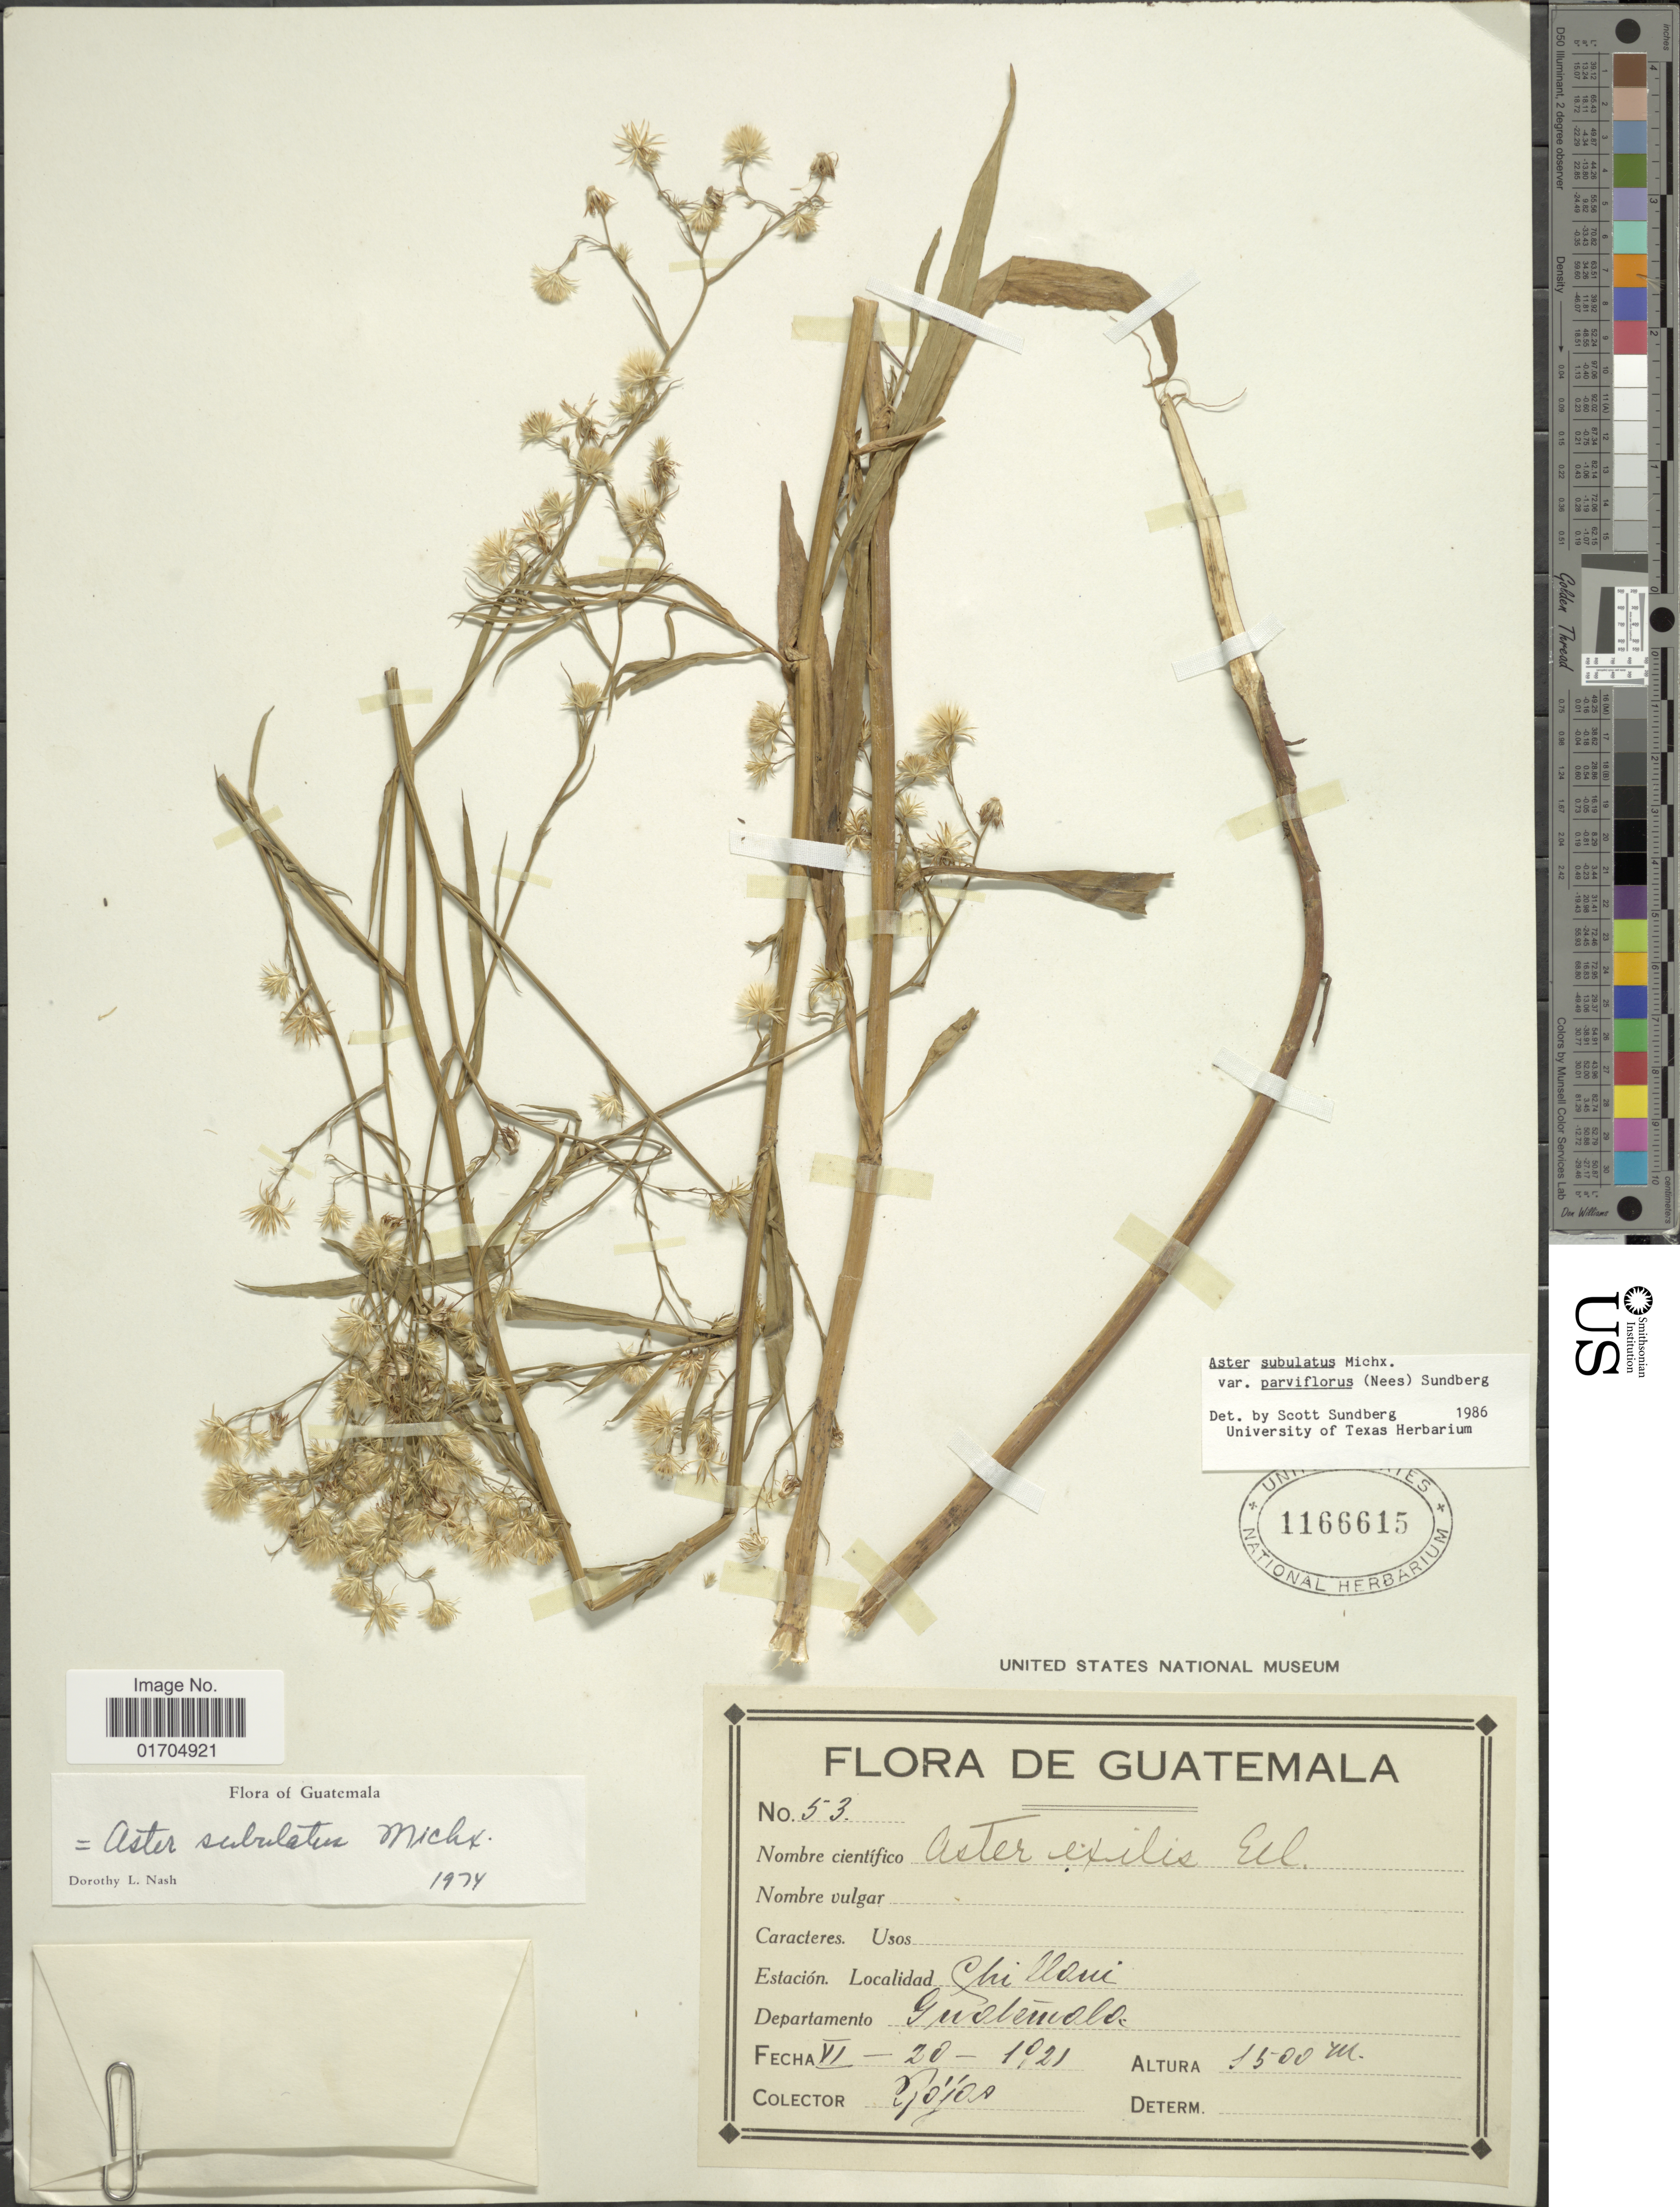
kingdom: Plantae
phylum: Tracheophyta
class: Magnoliopsida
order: Asterales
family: Asteraceae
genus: Symphyotrichum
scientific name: Symphyotrichum subulatum var. parviflorum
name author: (Nees) S.D. Sundb.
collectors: Rojas, --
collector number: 53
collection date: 1921-06-20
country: Guatemala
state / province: Guatemala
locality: Chillani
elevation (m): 1500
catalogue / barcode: US 1166615